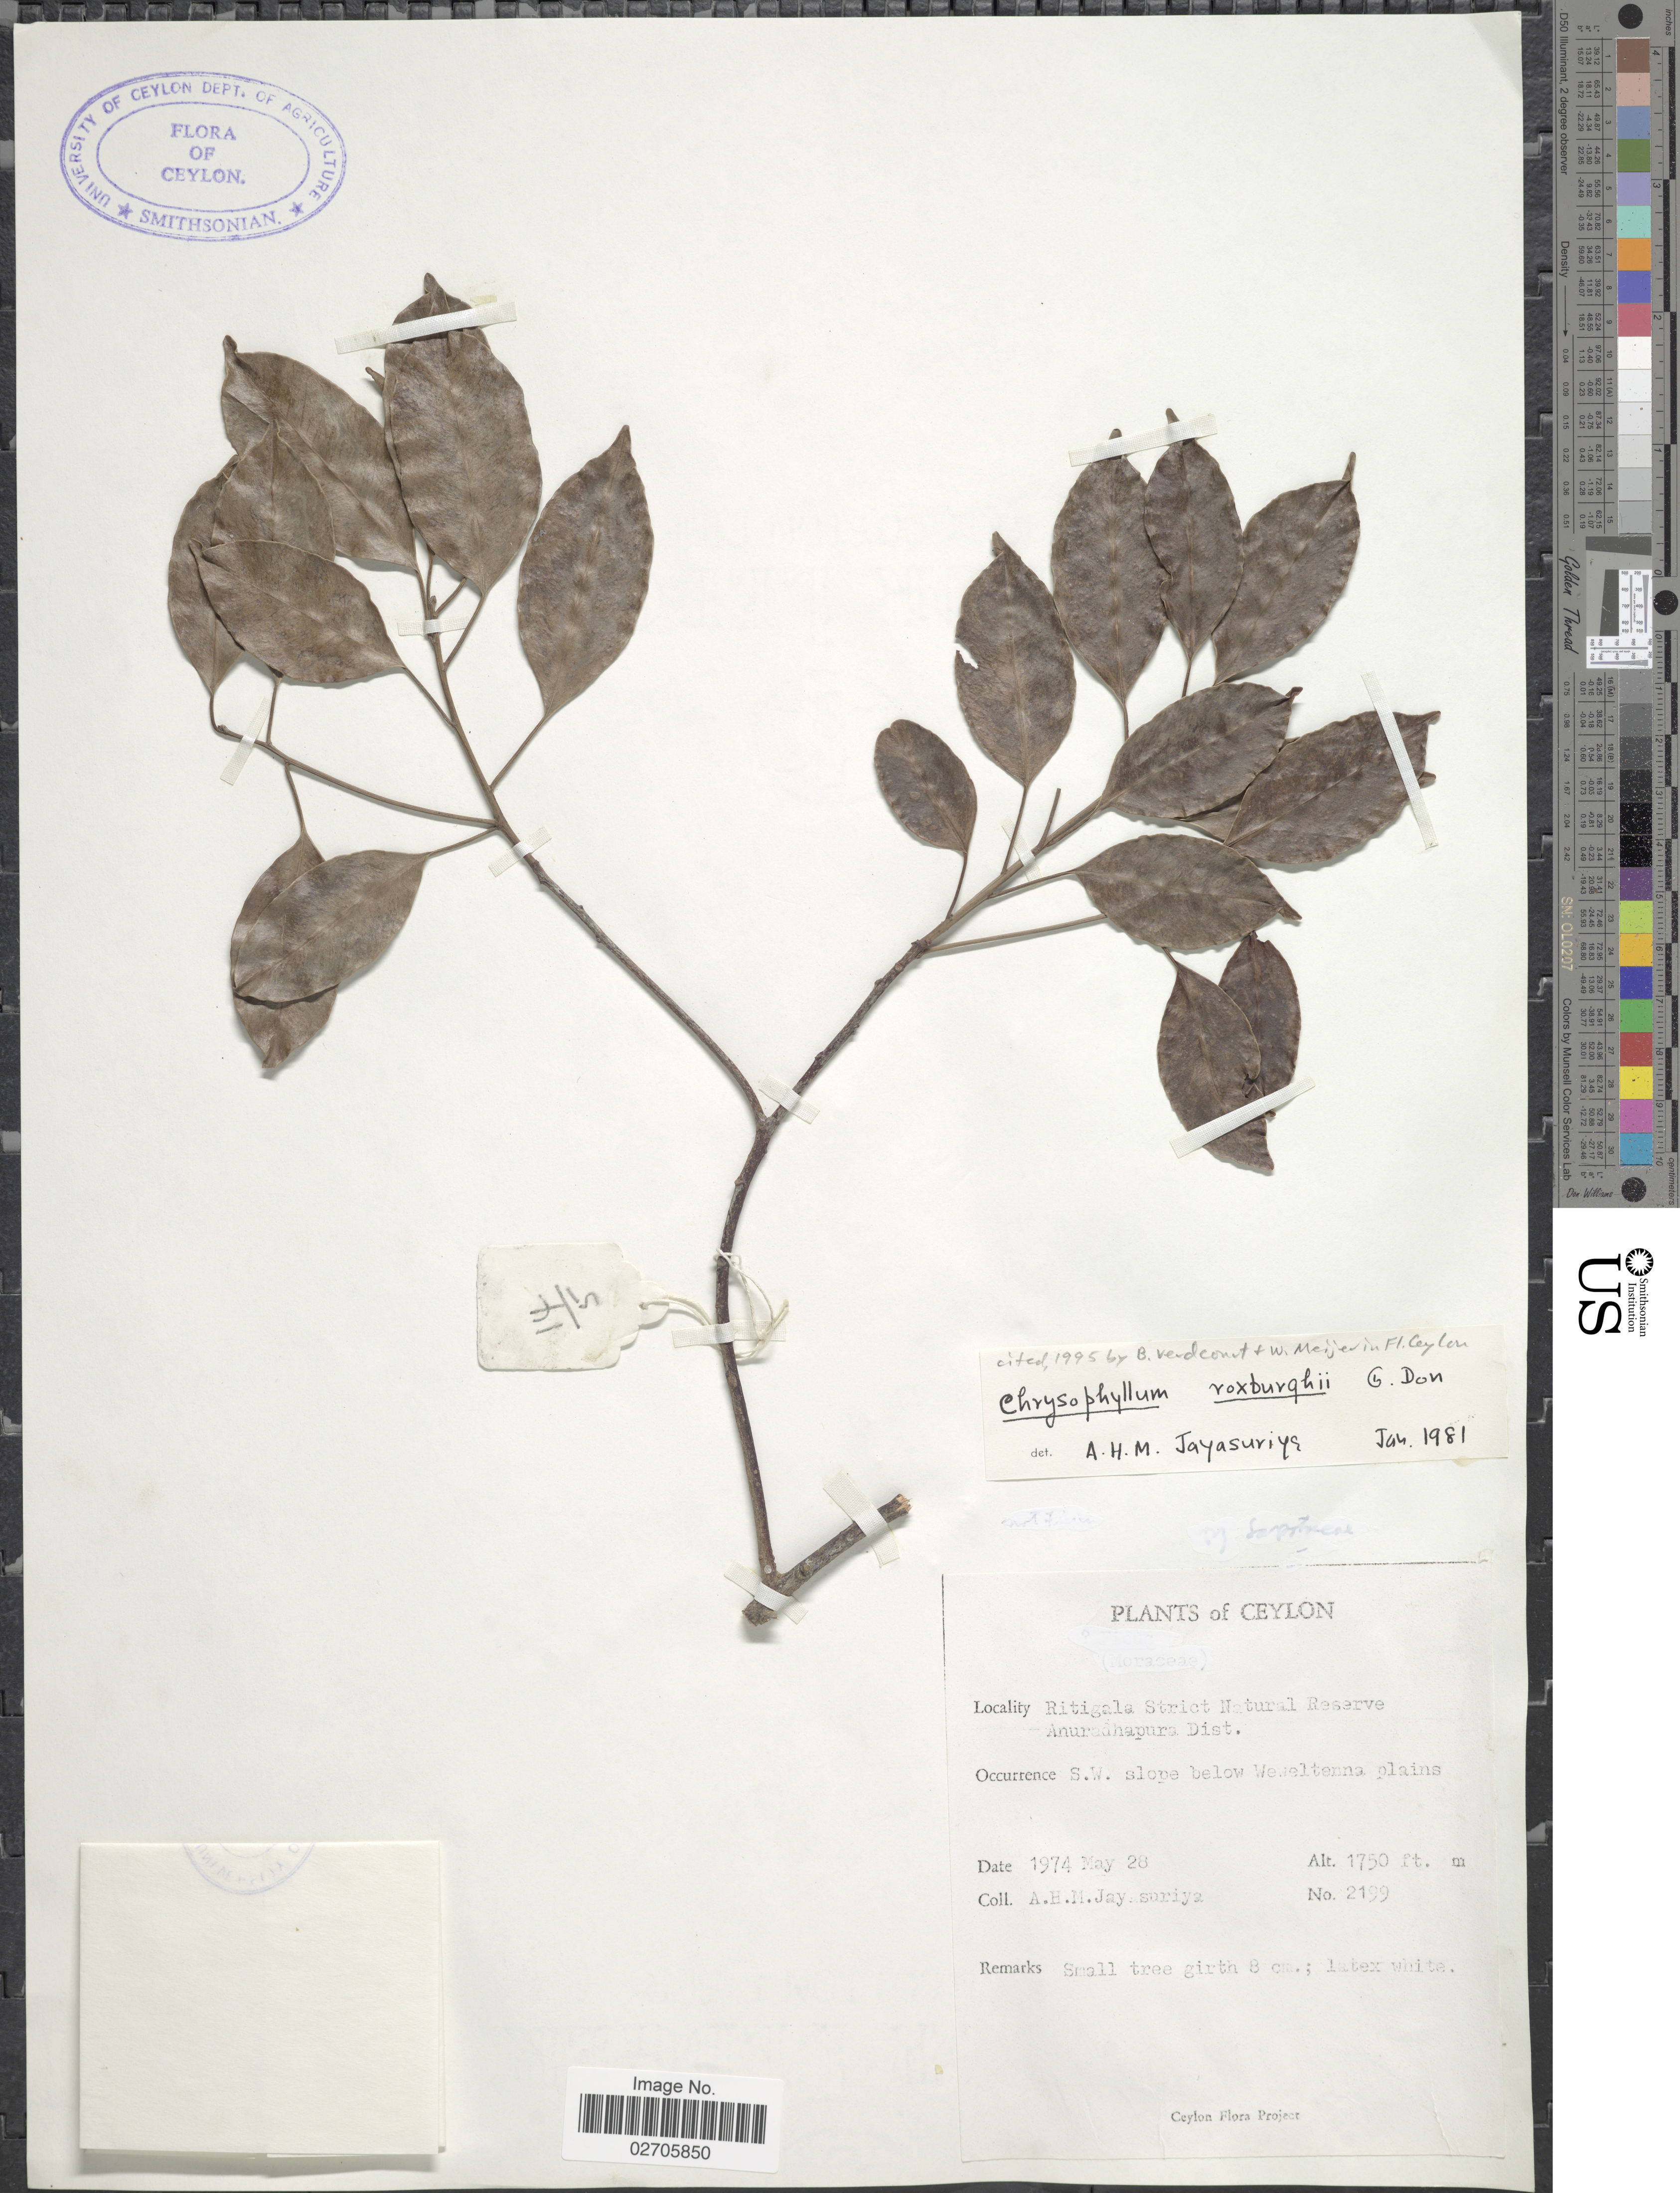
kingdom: Plantae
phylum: Tracheophyta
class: Magnoliopsida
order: Ericales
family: Sapotaceae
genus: Chrysophyllum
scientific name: Chrysophyllum roxburghii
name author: G. Don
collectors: A. H. Jayasuriya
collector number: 2199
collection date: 1974-05-28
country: Sri Lanka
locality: Ceylon, Ritigala Strict Natural Reserve Anuradhapura Distr, S.W. slope below Weweltenna plains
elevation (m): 533